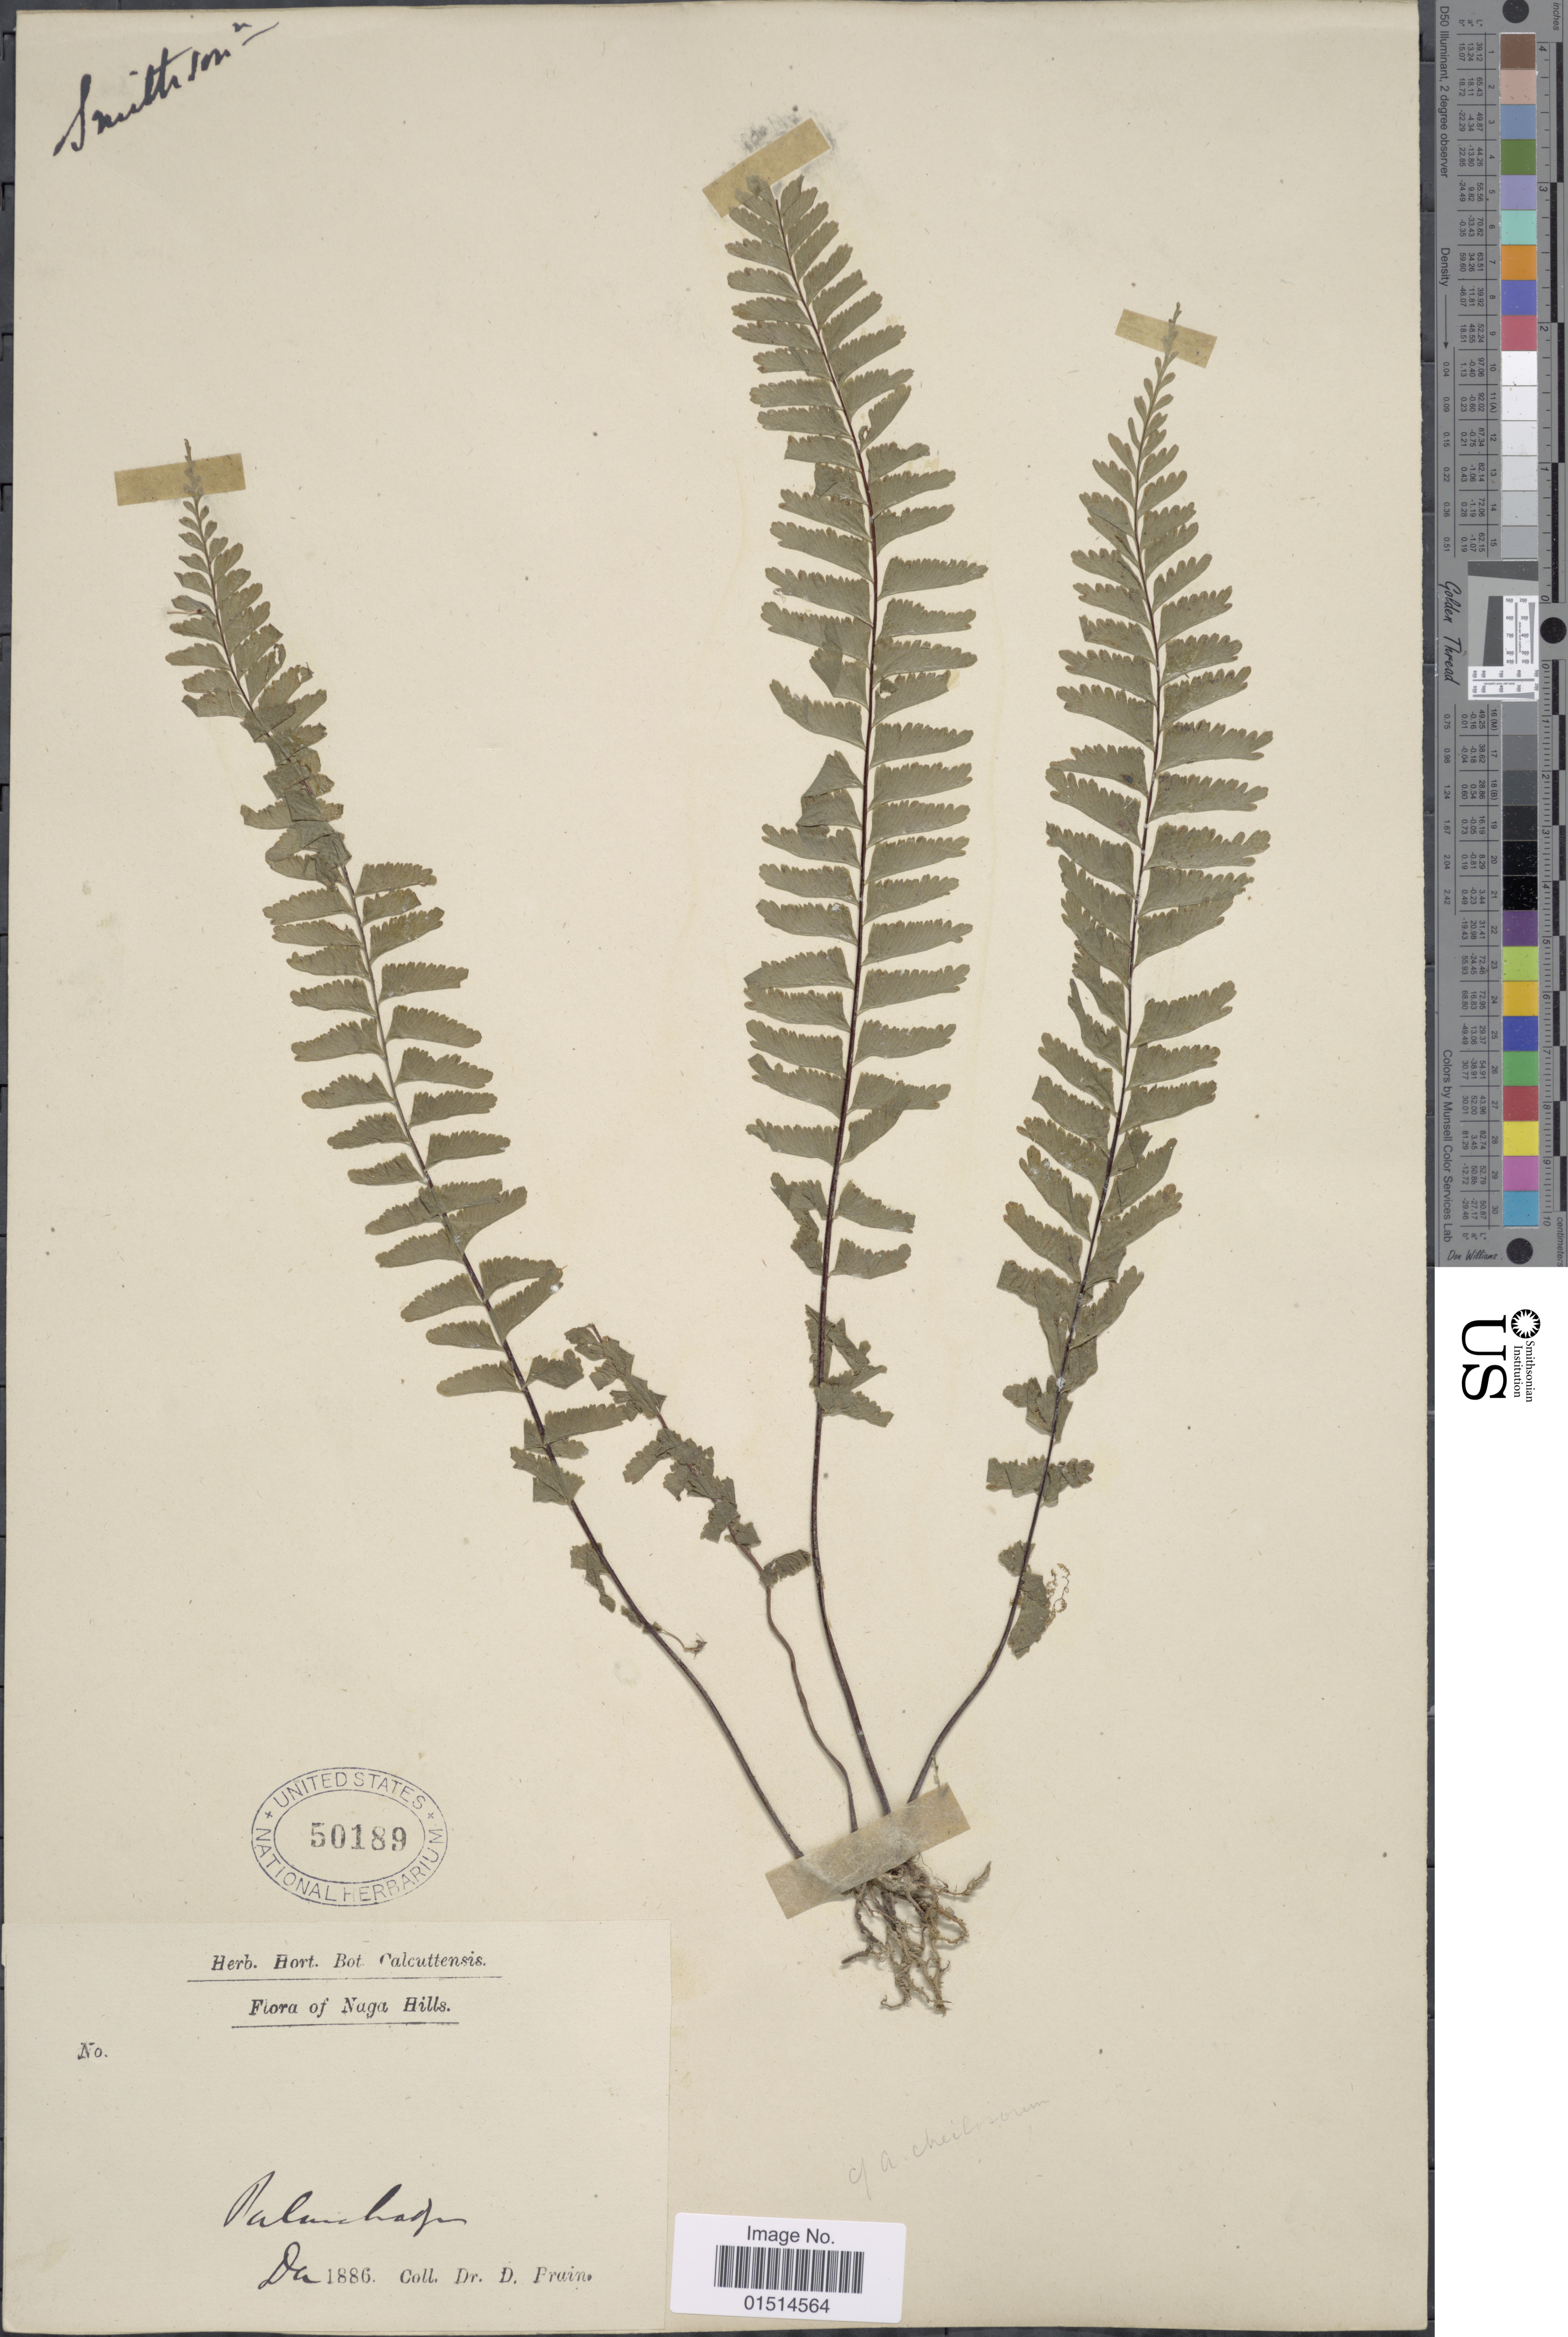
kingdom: Plantae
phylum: Tracheophyta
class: Polypodiopsida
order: Polypodiales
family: Aspleniaceae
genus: Asplenium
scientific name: Asplenium cheilosorum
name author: Kunze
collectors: D. Frain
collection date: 1886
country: India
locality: Naga Hills, Naluchagu [interpreted]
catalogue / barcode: US 50189